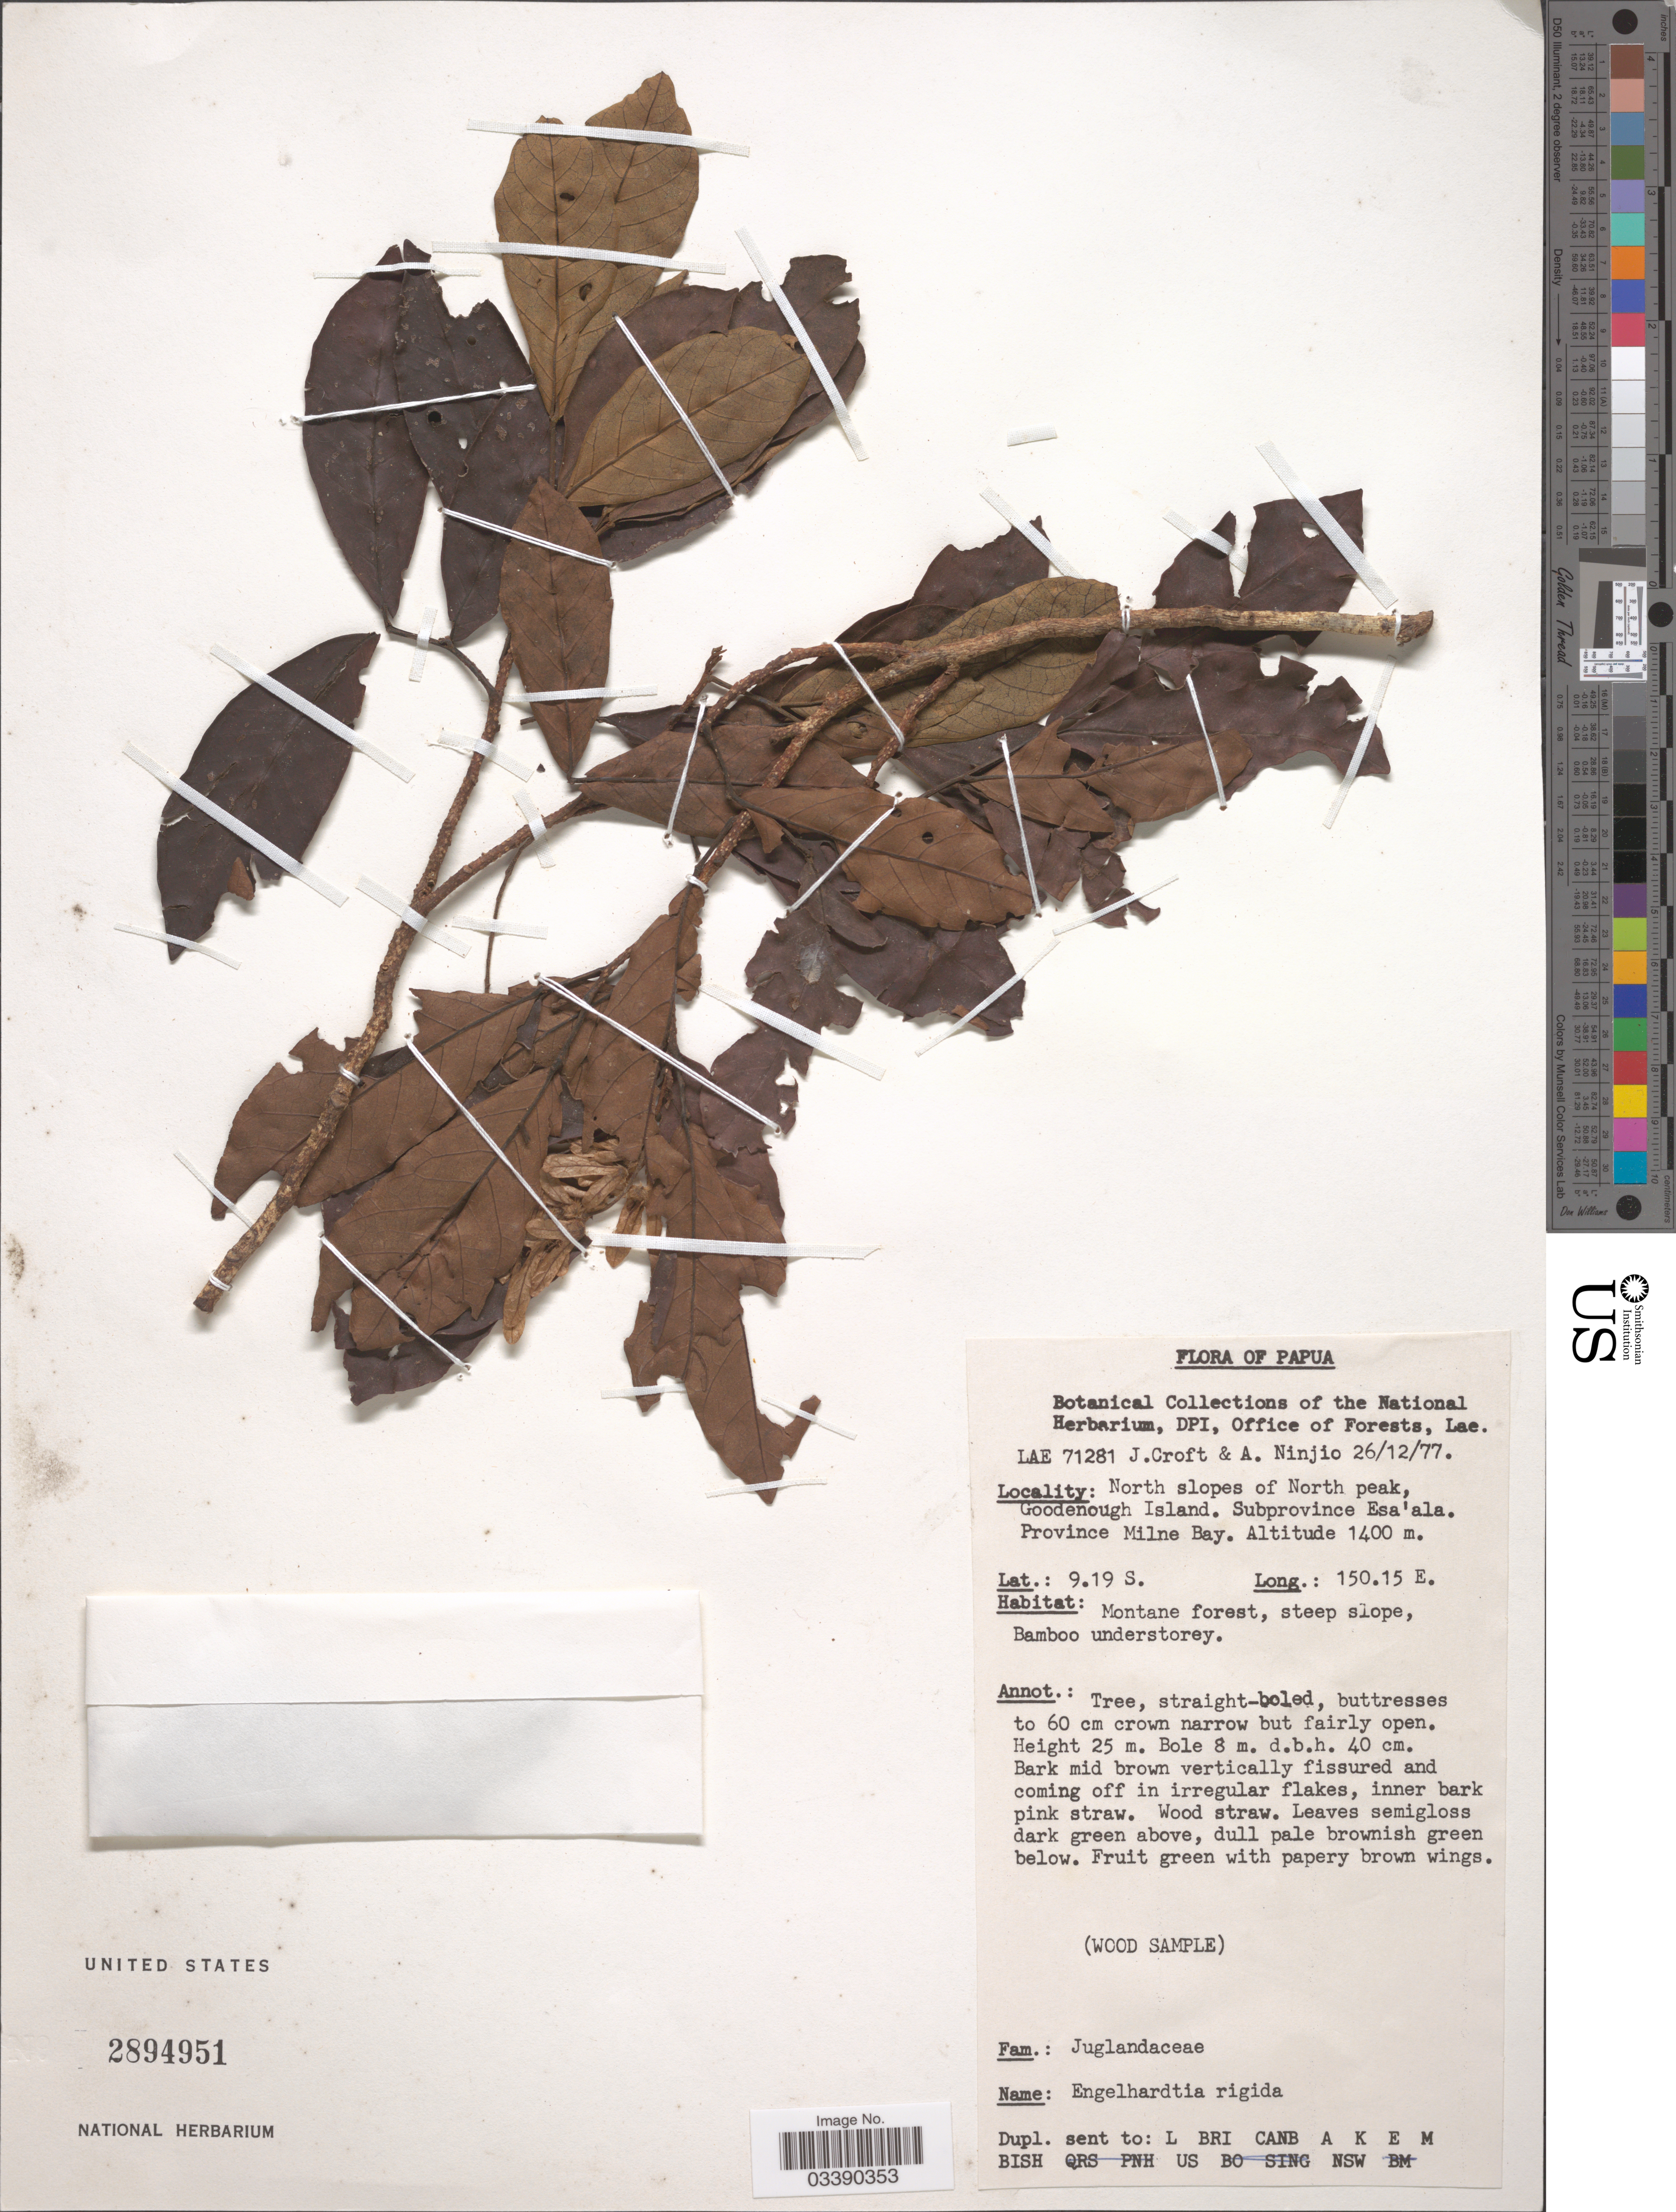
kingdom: Plantae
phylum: Tracheophyta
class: Magnoliopsida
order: Fagales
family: Juglandaceae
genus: Engelhardia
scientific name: Engelhardia rigida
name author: Blume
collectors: J. R. Croft & A. Ninjio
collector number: LAE 71281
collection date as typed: Transcribed d/m/y: 26/12/77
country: Papua New Guinea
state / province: Milne Bay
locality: Papua. North slopes of North peak, Goodenough Island. Subprovince Esa'ala.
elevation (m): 1400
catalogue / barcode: US 2894951